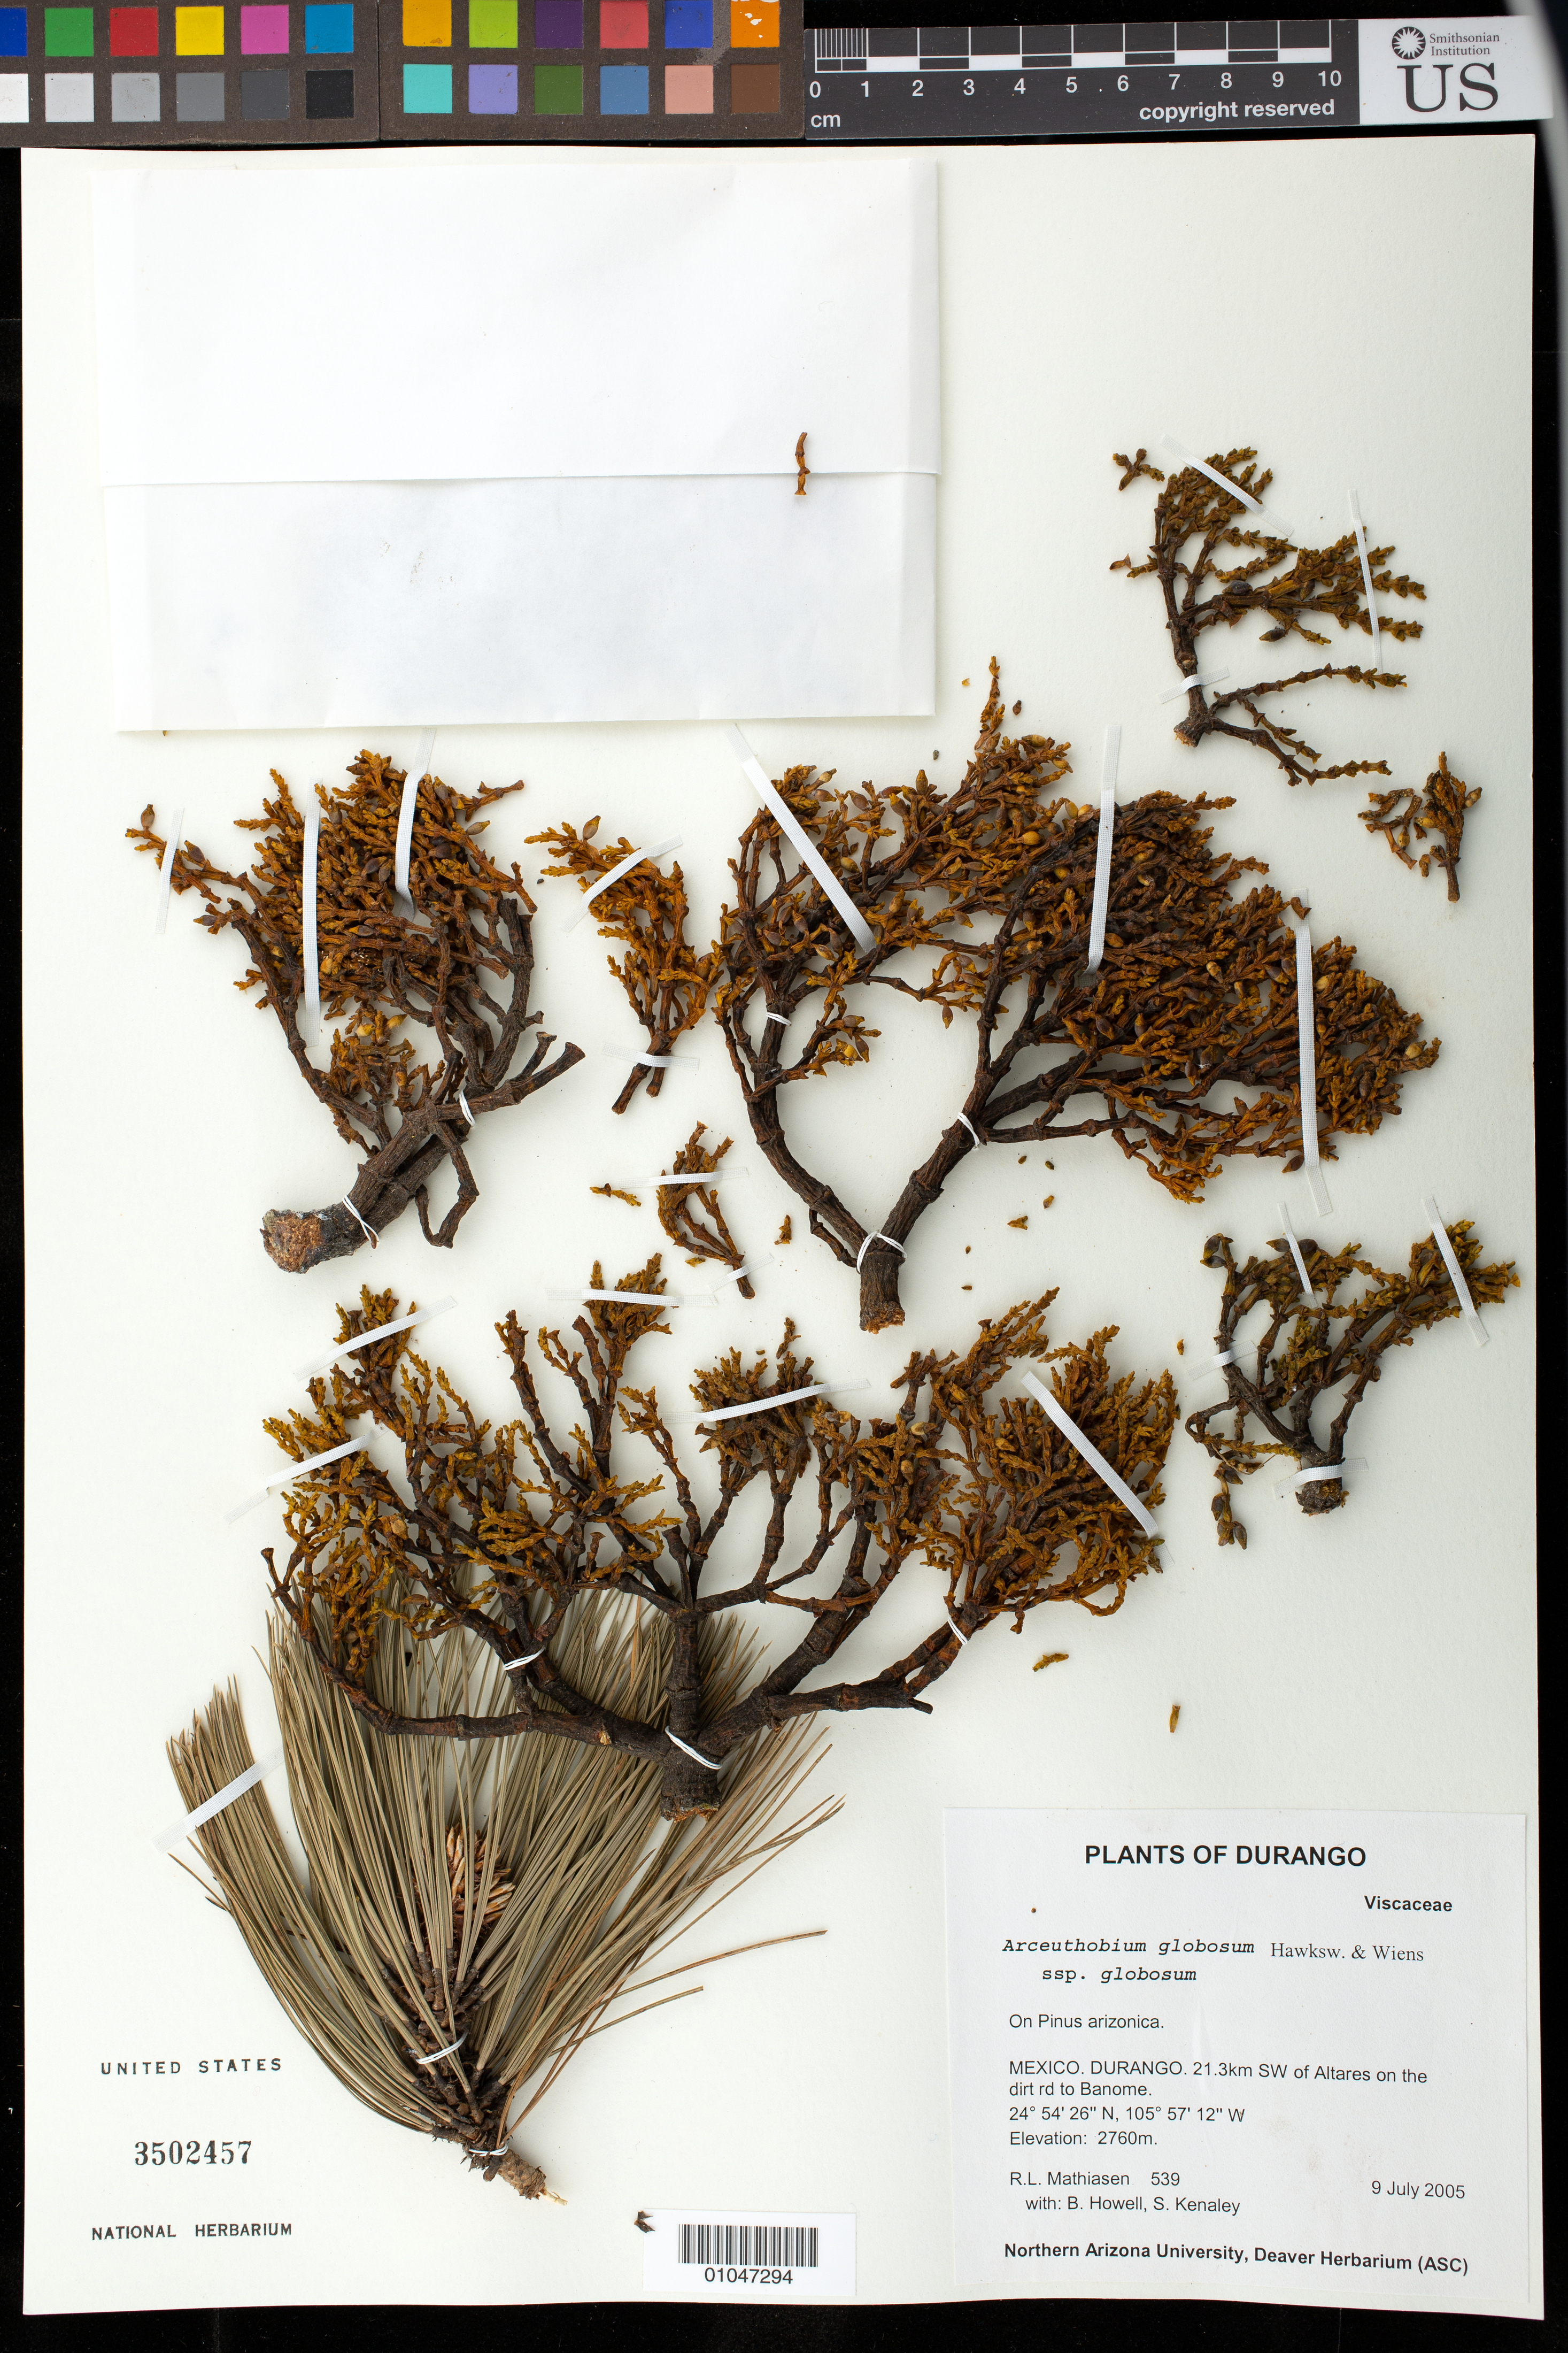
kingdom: Plantae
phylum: Tracheophyta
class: Magnoliopsida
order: Santalales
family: Viscaceae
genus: Arceuthobium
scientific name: Arceuthobium globosum subsp. globosum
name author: Hawksw. & Wiens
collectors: R. Mathiasen, B. Howell & S. Kenaley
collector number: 539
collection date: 2005-07-09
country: Mexico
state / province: Durango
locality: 21.3 km SW of Altares on the dirt road to Banome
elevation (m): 2760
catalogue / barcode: US 3502457